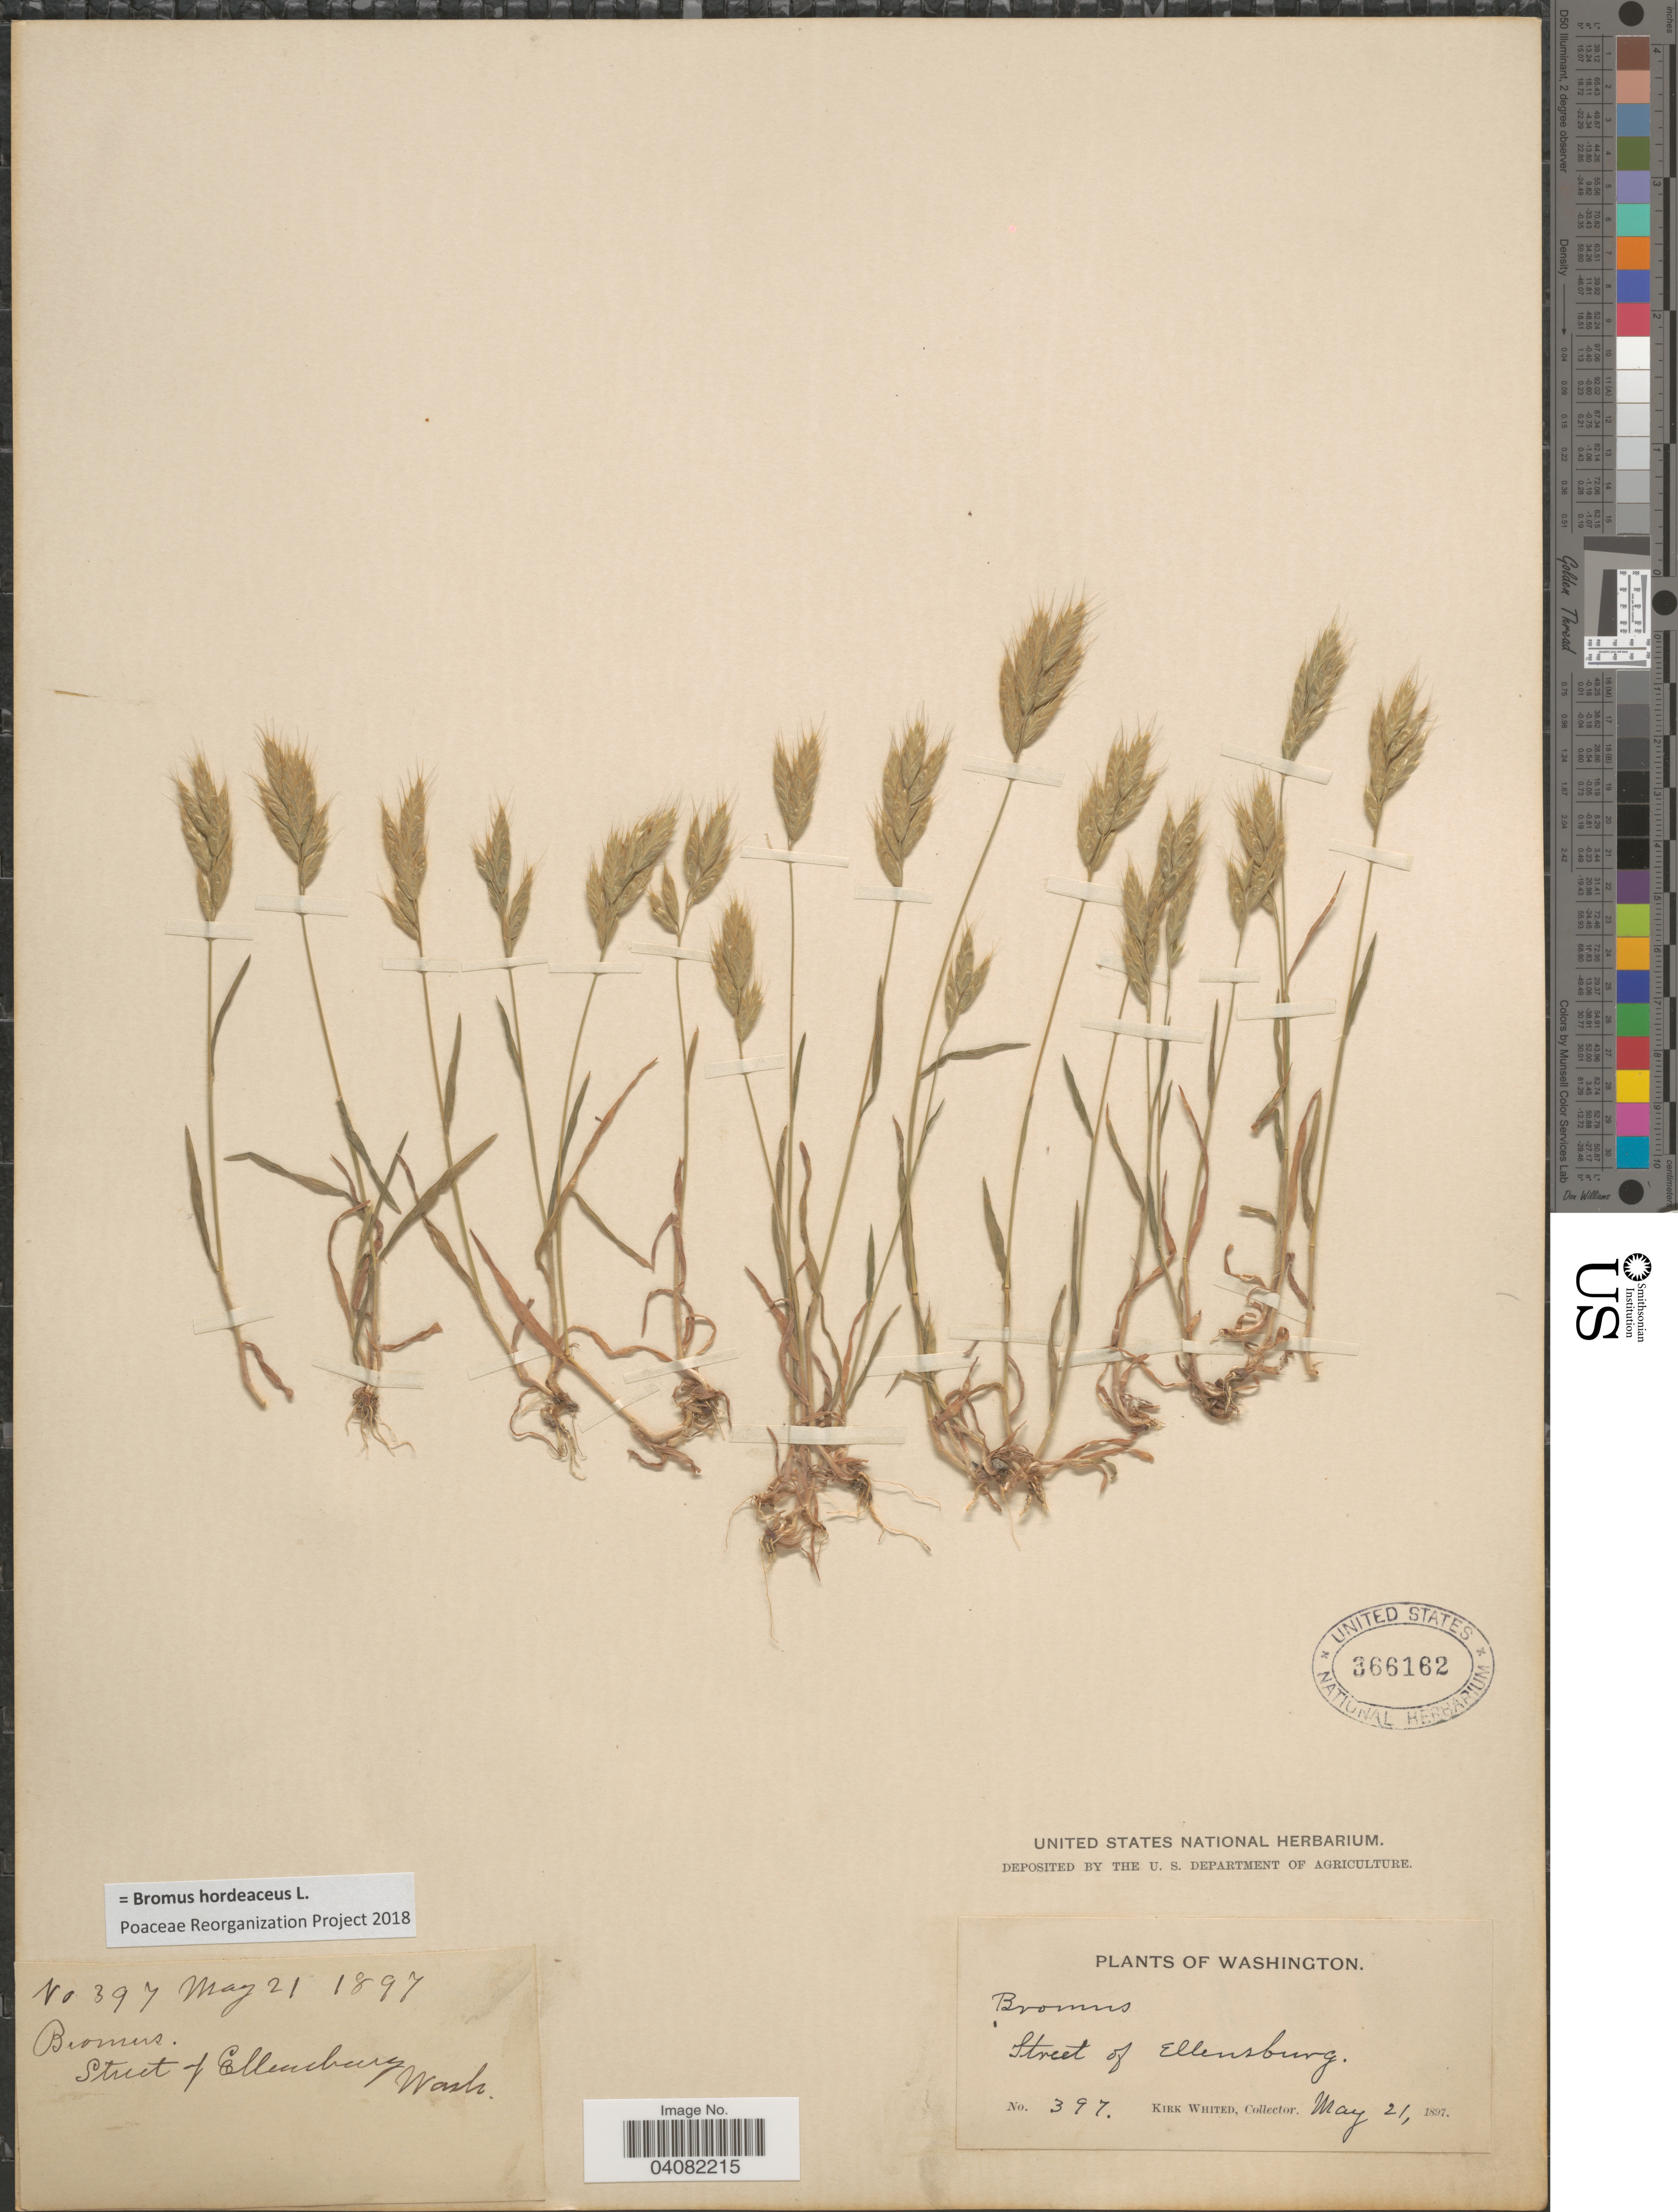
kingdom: Plantae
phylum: Tracheophyta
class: Liliopsida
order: Poales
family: Poaceae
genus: Bromus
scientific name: Bromus hordeaceus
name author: L.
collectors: K. Whited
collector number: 397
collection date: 1897-05-21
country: United States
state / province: Washington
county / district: Kittitas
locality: Street of Ellensburg.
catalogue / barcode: US 366162